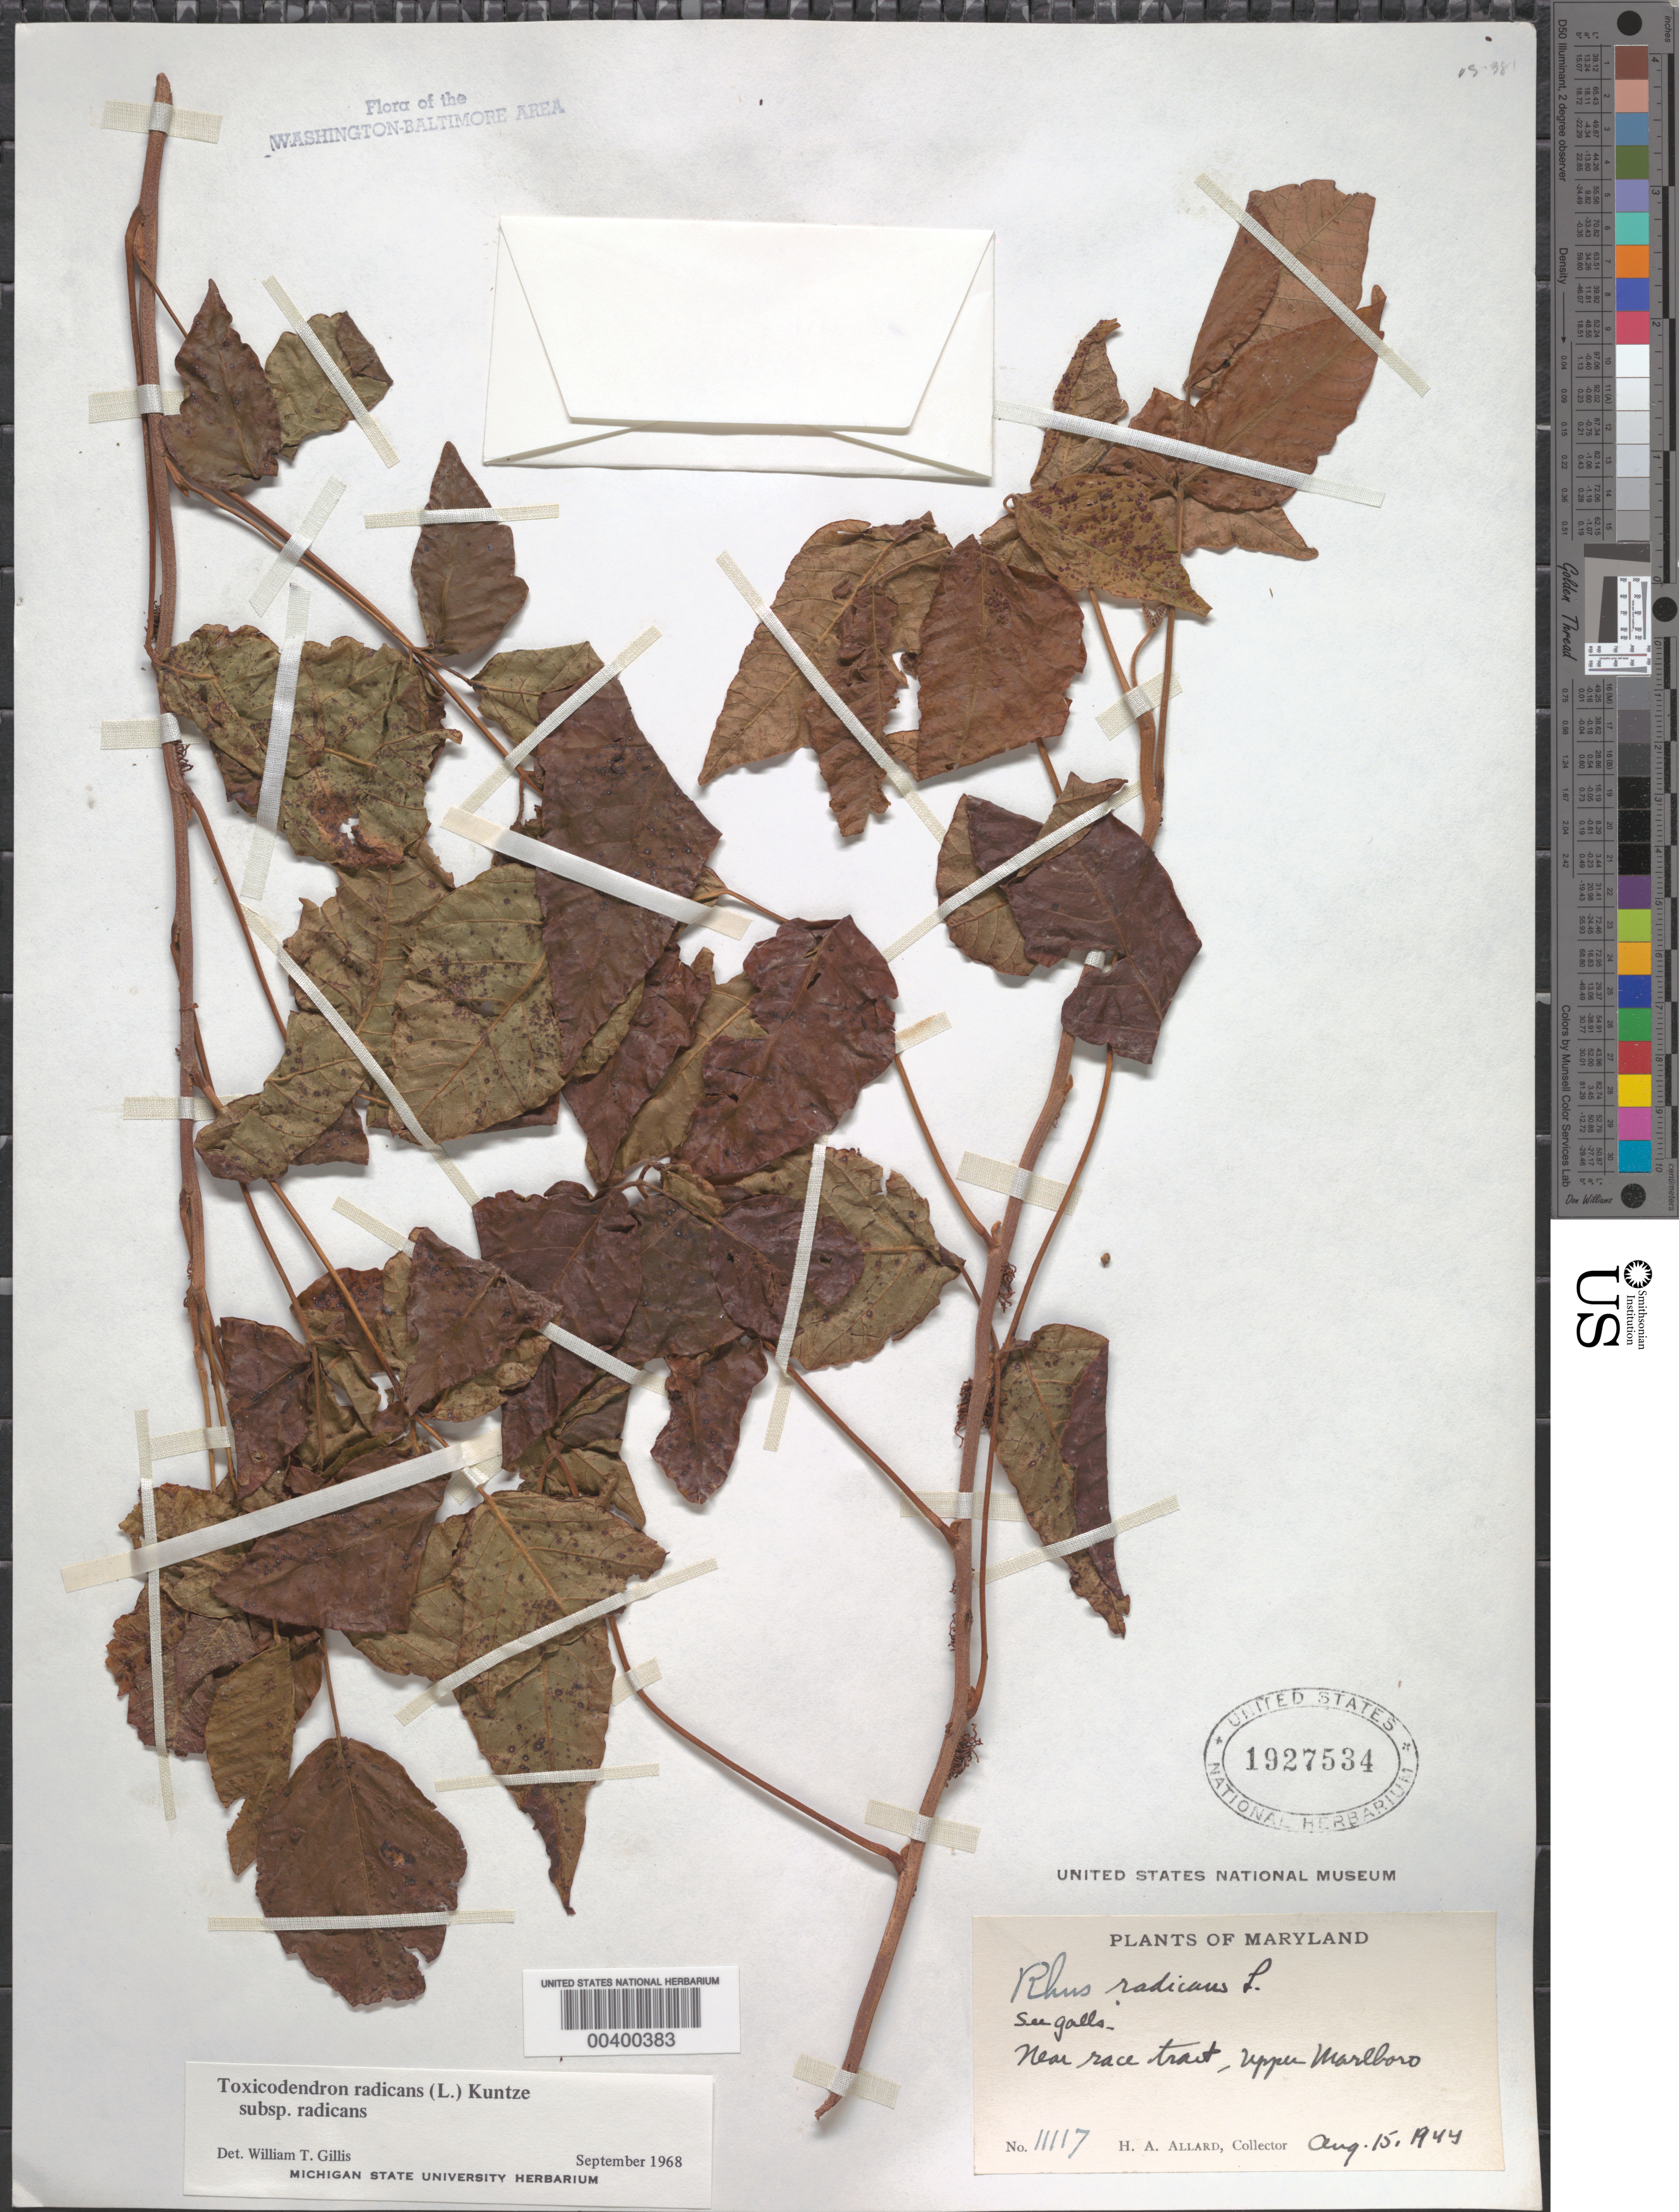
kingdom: Plantae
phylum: Tracheophyta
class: Magnoliopsida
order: Sapindales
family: Anacardiaceae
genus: Toxicodendron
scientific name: Toxicodendron radicans subsp. radicans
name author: (L.) Kuntze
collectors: H. A. Allard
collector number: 11117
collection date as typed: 15 Aug 1944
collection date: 1944-08-15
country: United States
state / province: Maryland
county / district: Prince George's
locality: Upper Marlboro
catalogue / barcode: US 1927534